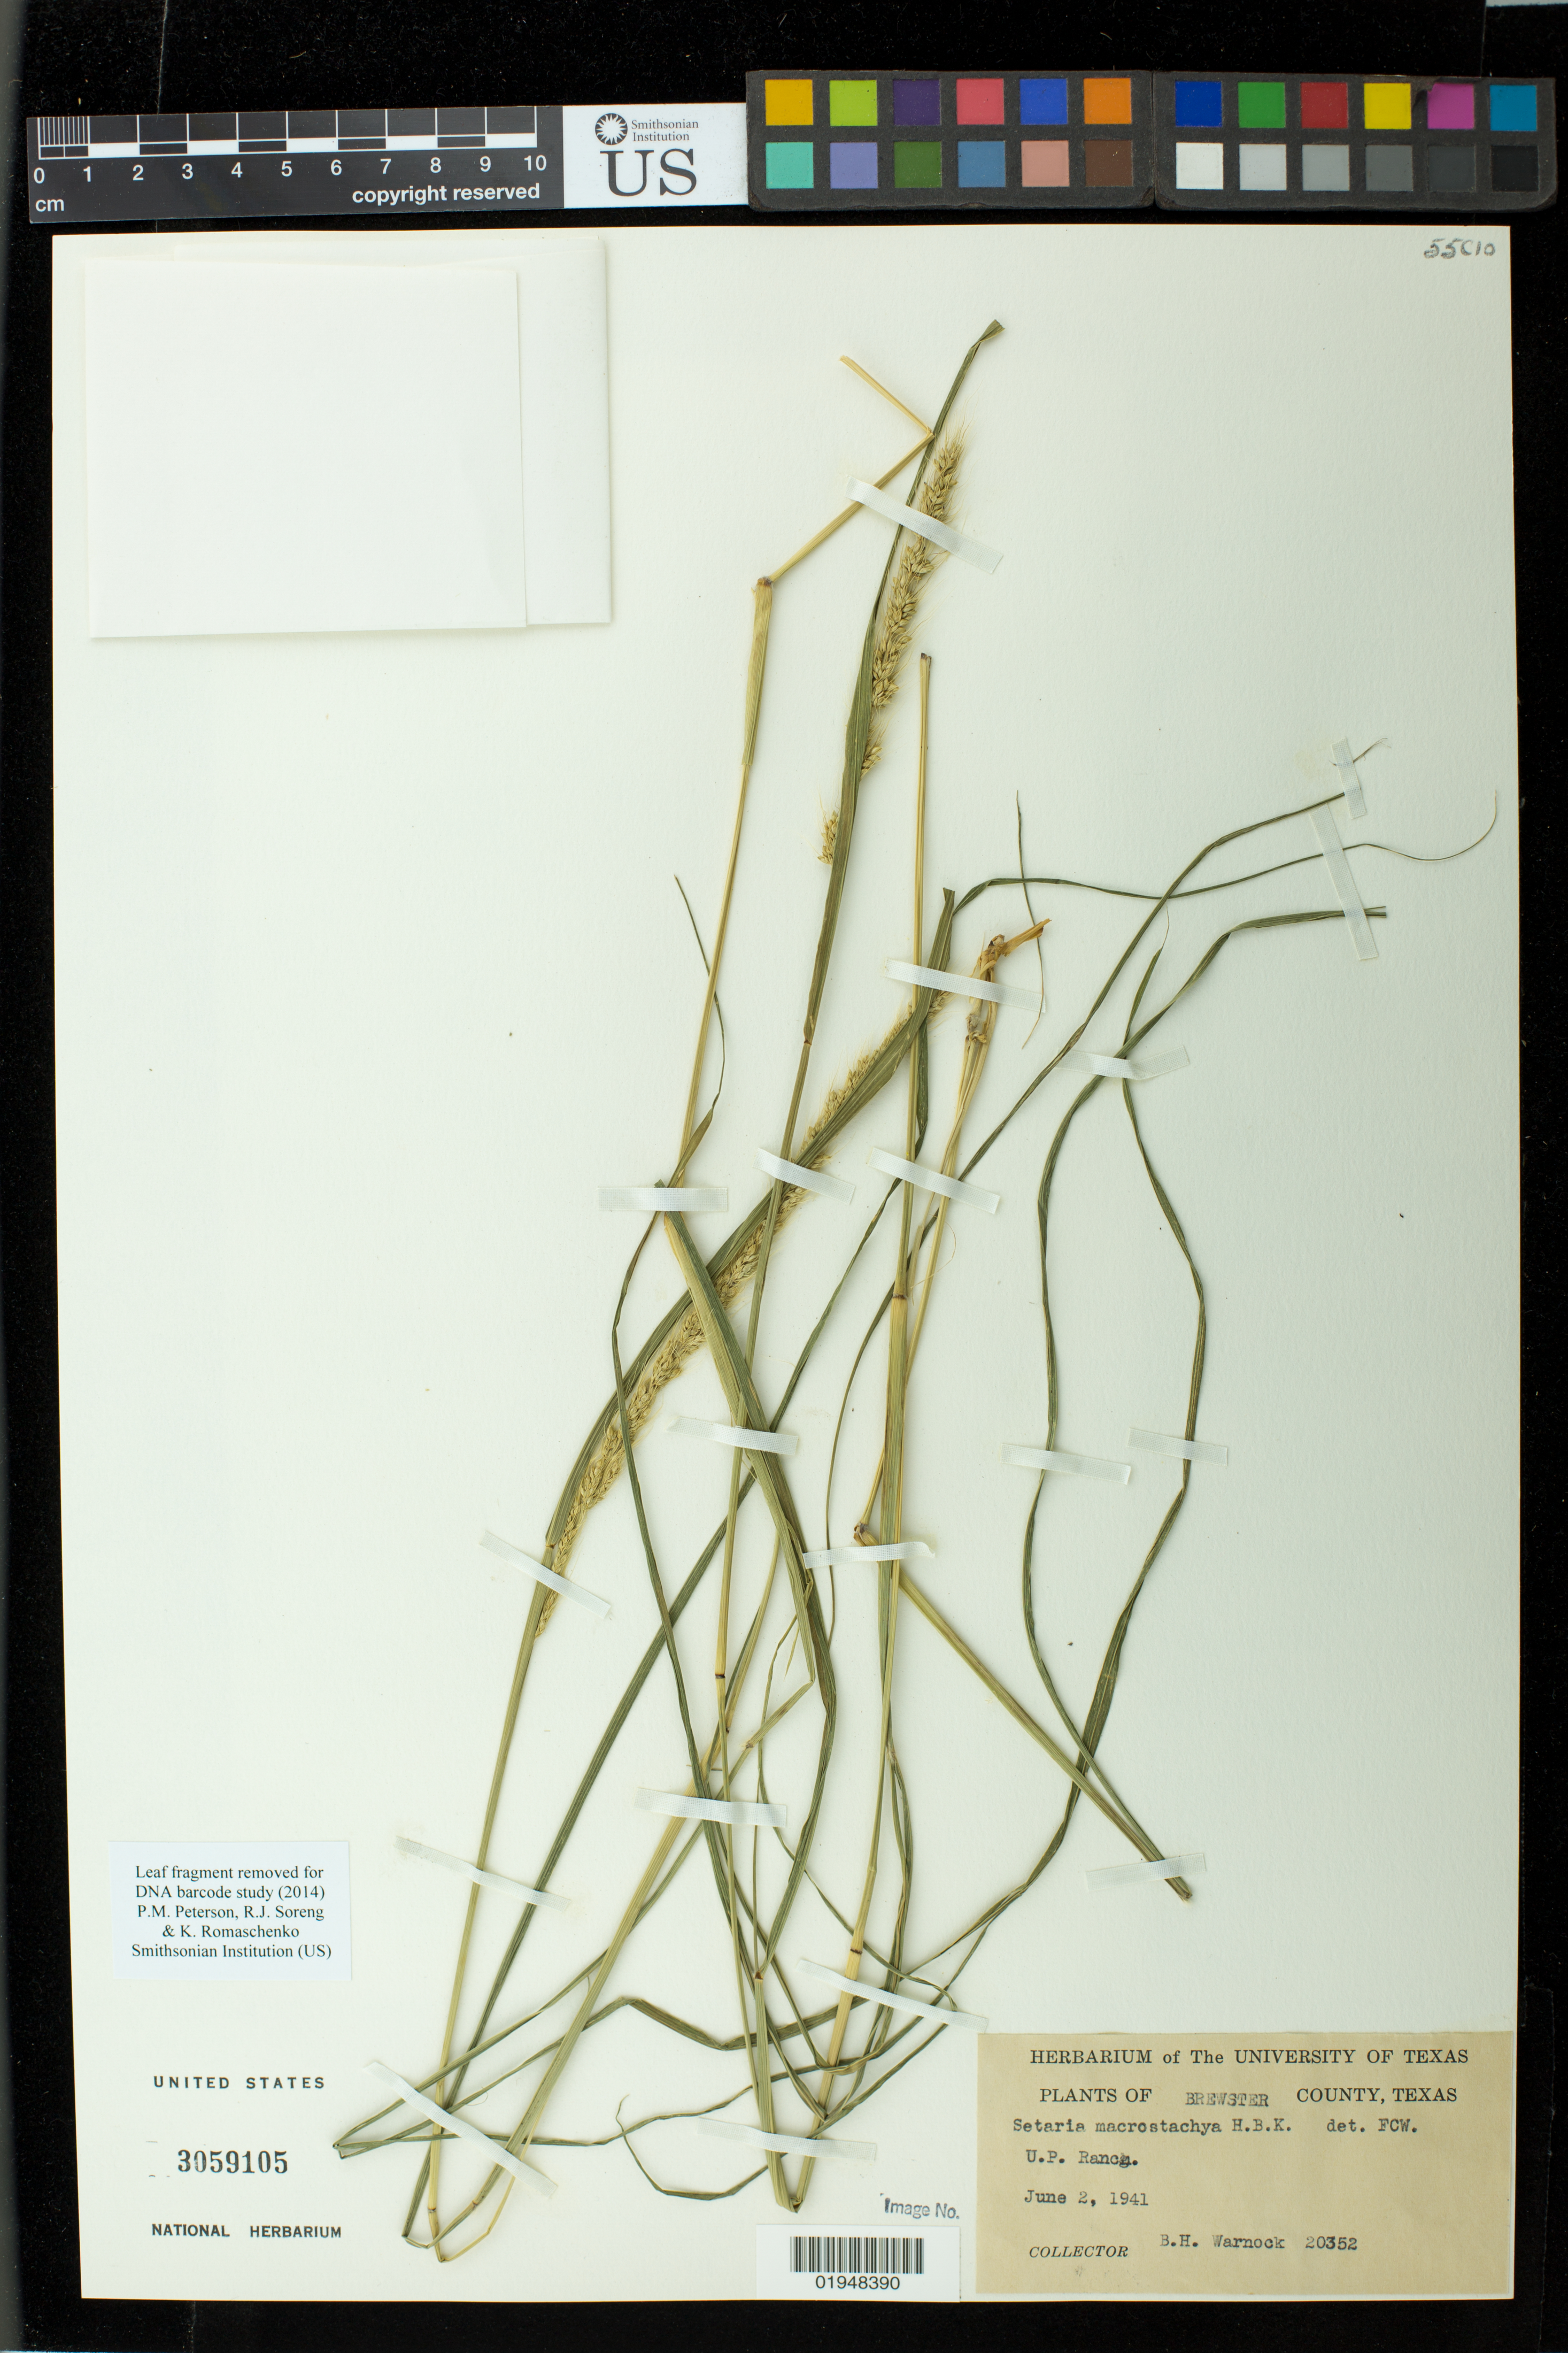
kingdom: Plantae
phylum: Tracheophyta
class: Liliopsida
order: Poales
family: Poaceae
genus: Setaria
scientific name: Setaria macrostachya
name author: Kunth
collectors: B. H. Warnock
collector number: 20352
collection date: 1941-06-02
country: United States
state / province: Texas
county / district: Brewster County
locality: U.P. Ranch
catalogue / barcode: US 3059105